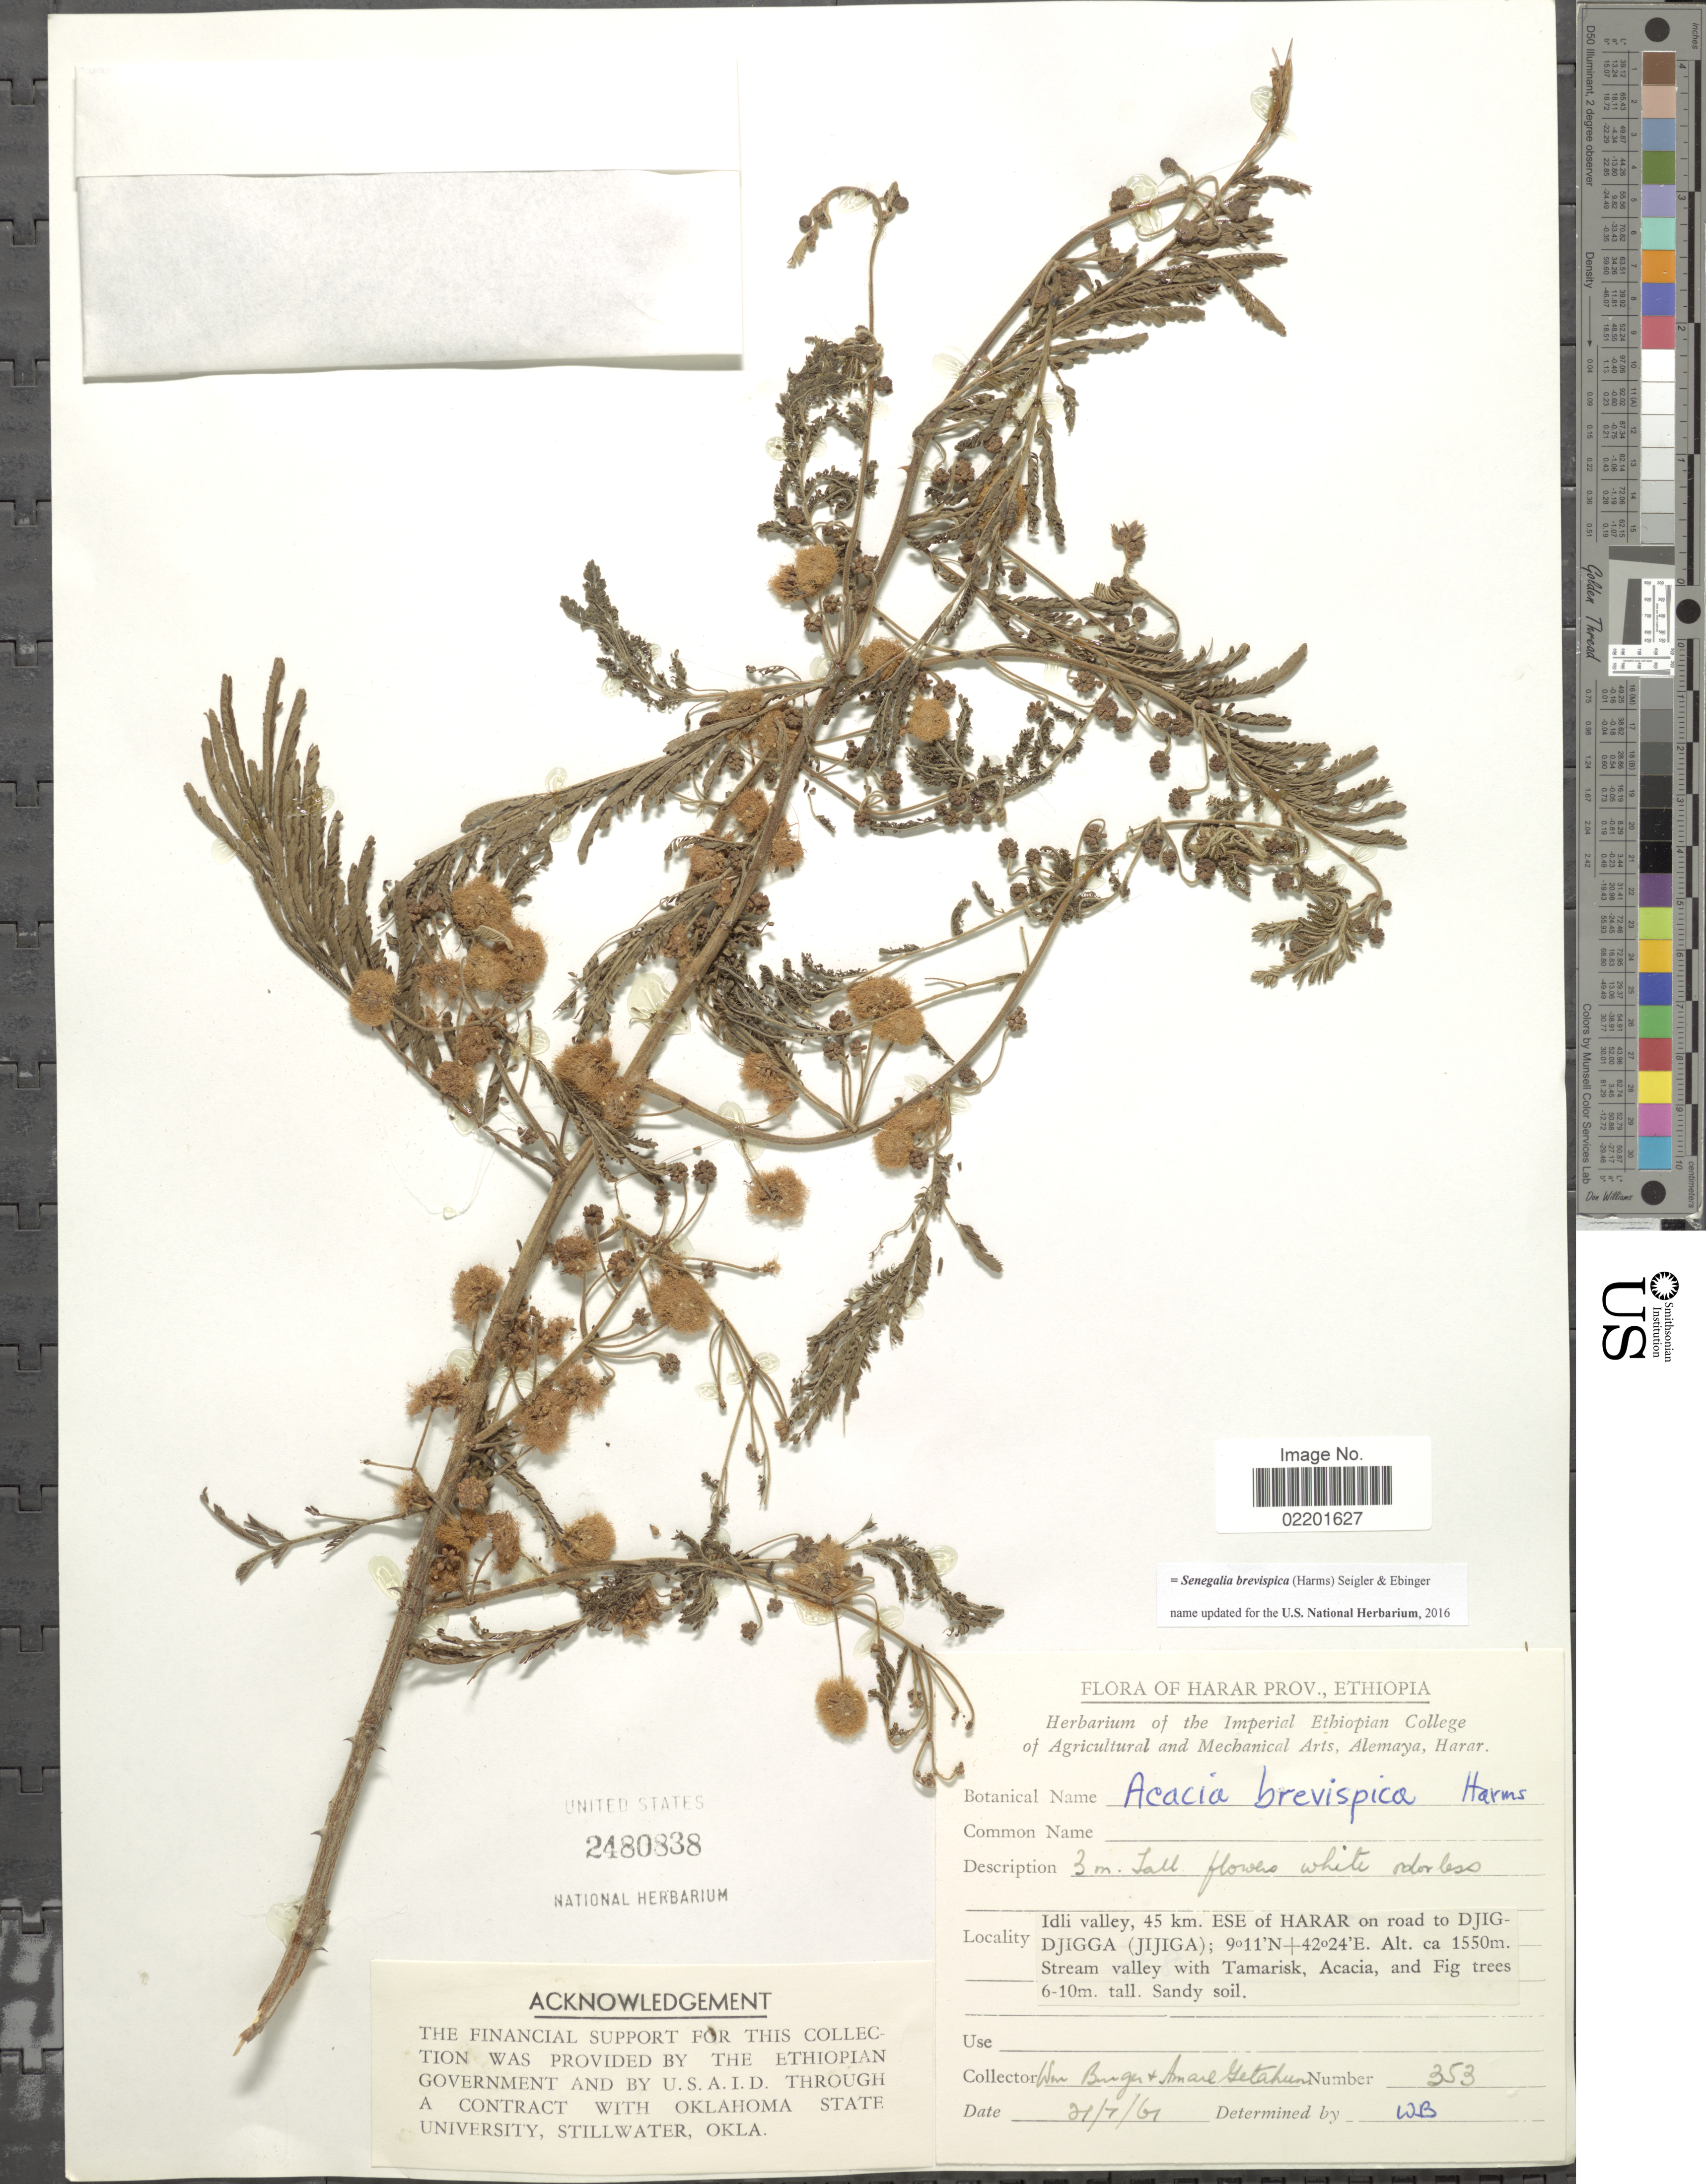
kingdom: Plantae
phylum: Tracheophyta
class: Magnoliopsida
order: Fabales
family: Fabaceae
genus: Senegalia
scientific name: Senegalia brevispica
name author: (Harms) Seigler & Ebinger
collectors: W. Burger & A. Getahun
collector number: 353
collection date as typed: Transcribed d/m/y: 21/1/61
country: Ethiopia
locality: Harar Prov. Ethiopia, Idli valley, 45 k. ESE of Harar on road to Djig-Djigga (Jijiga).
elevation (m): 1550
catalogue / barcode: US 2480838